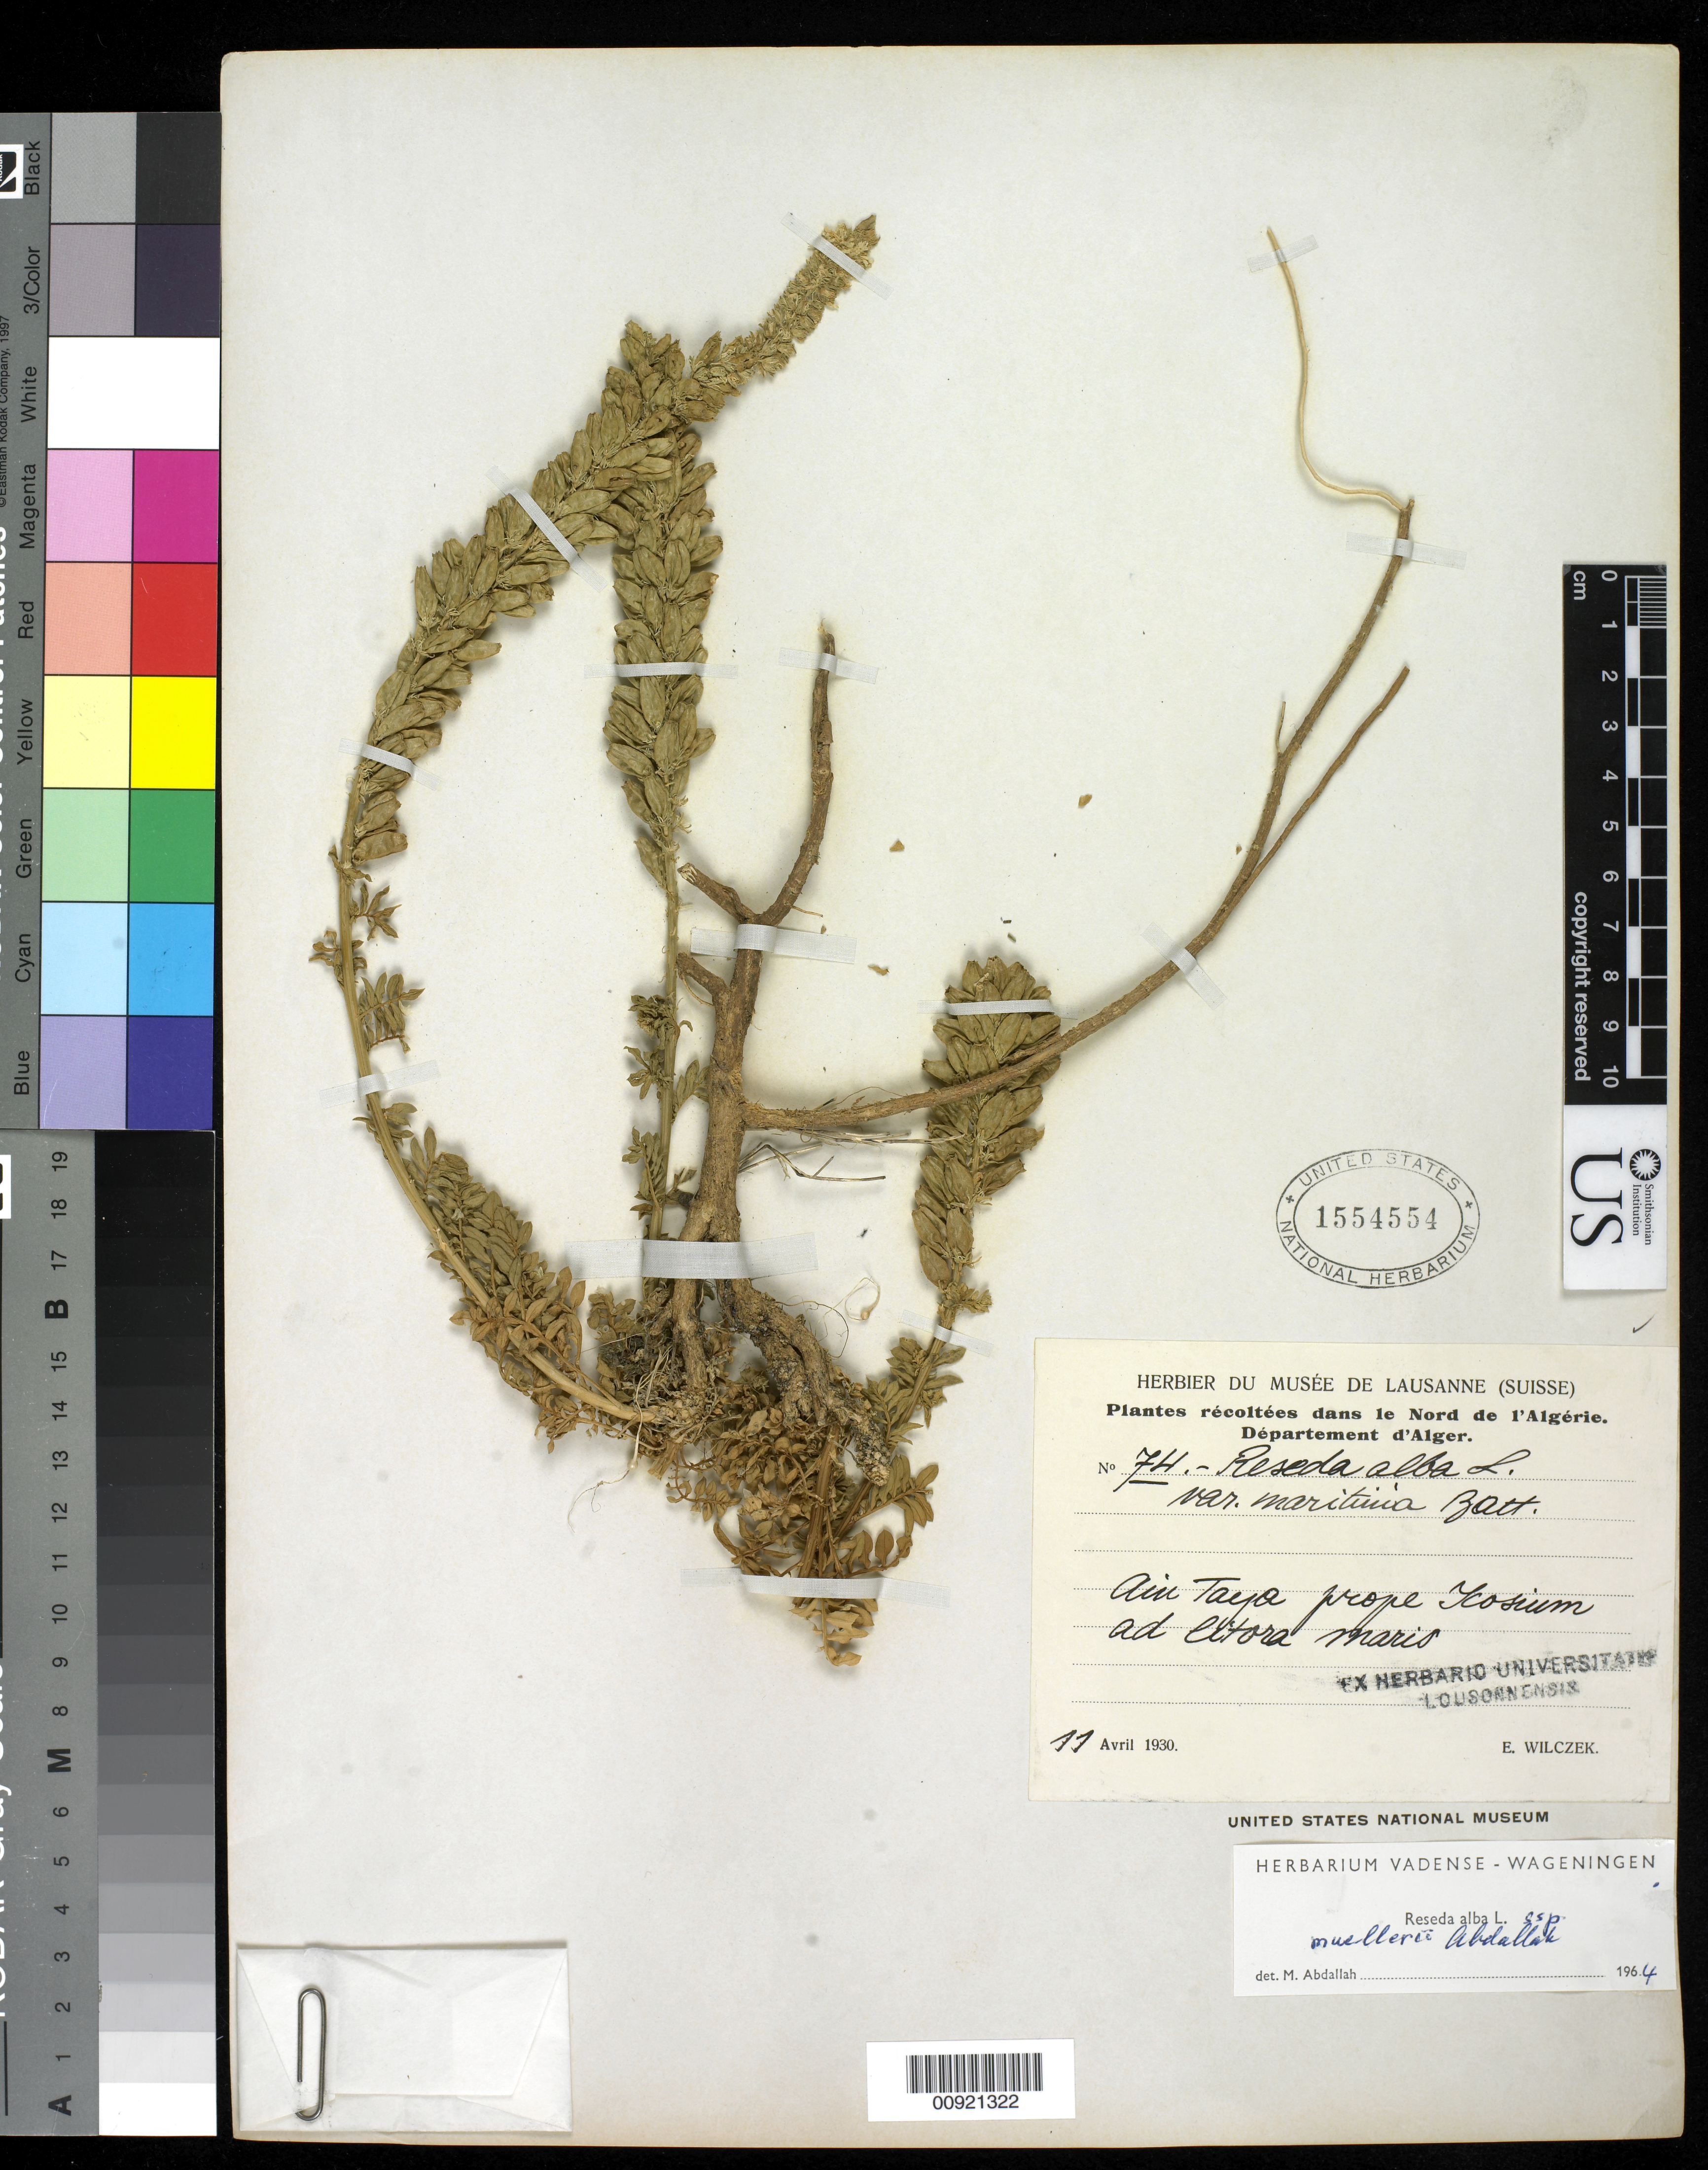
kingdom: Plantae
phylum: Tracheophyta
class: Magnoliopsida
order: Brassicales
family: Resedaceae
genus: Reseda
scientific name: Reseda alba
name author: L.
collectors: E. Wilczek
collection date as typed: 11 Apr 1930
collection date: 1930-04-11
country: Algeria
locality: Aiu Taeja prope [Tosium ad Citora mario]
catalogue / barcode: US 1554554